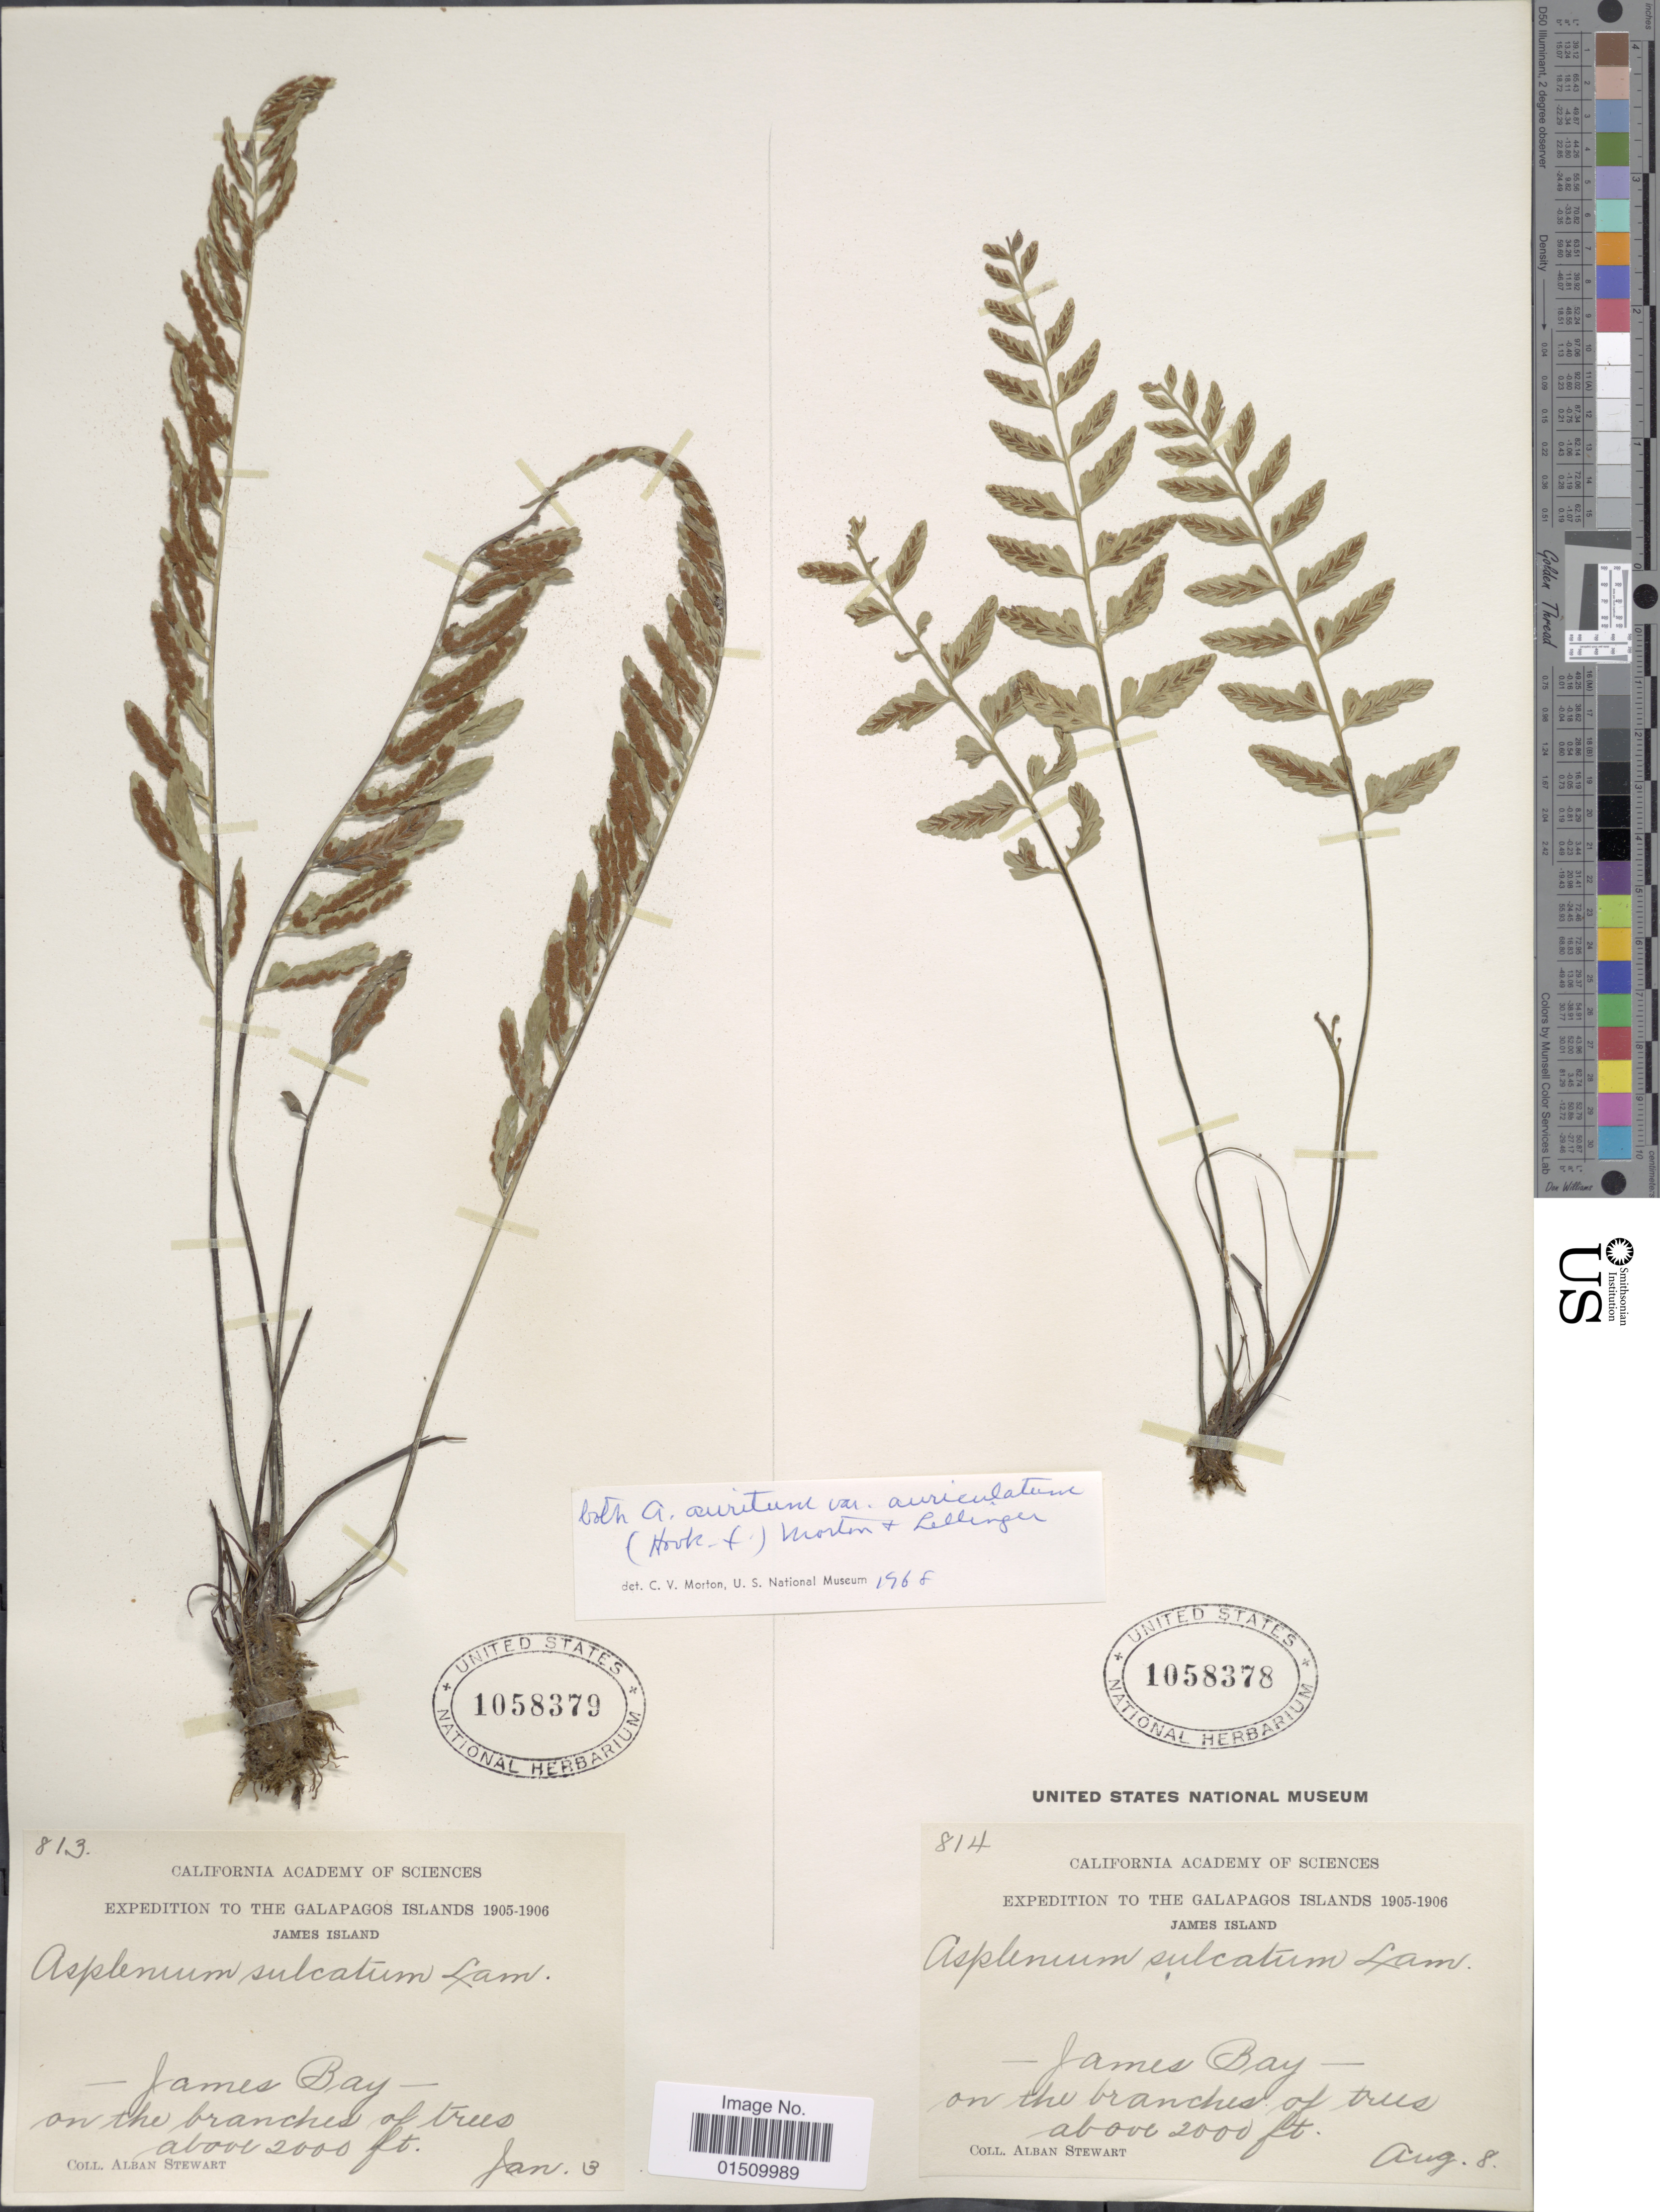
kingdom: Plantae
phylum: Tracheophyta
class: Polypodiopsida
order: Polypodiales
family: Aspleniaceae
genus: Asplenium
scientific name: Asplenium auritum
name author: Sw.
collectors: A. Stewart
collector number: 814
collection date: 1905-08-08/1906-08-08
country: Ecuador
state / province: Colón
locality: Galapagos Islands, James Island, James Bay.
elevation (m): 610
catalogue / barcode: US 1058378-2